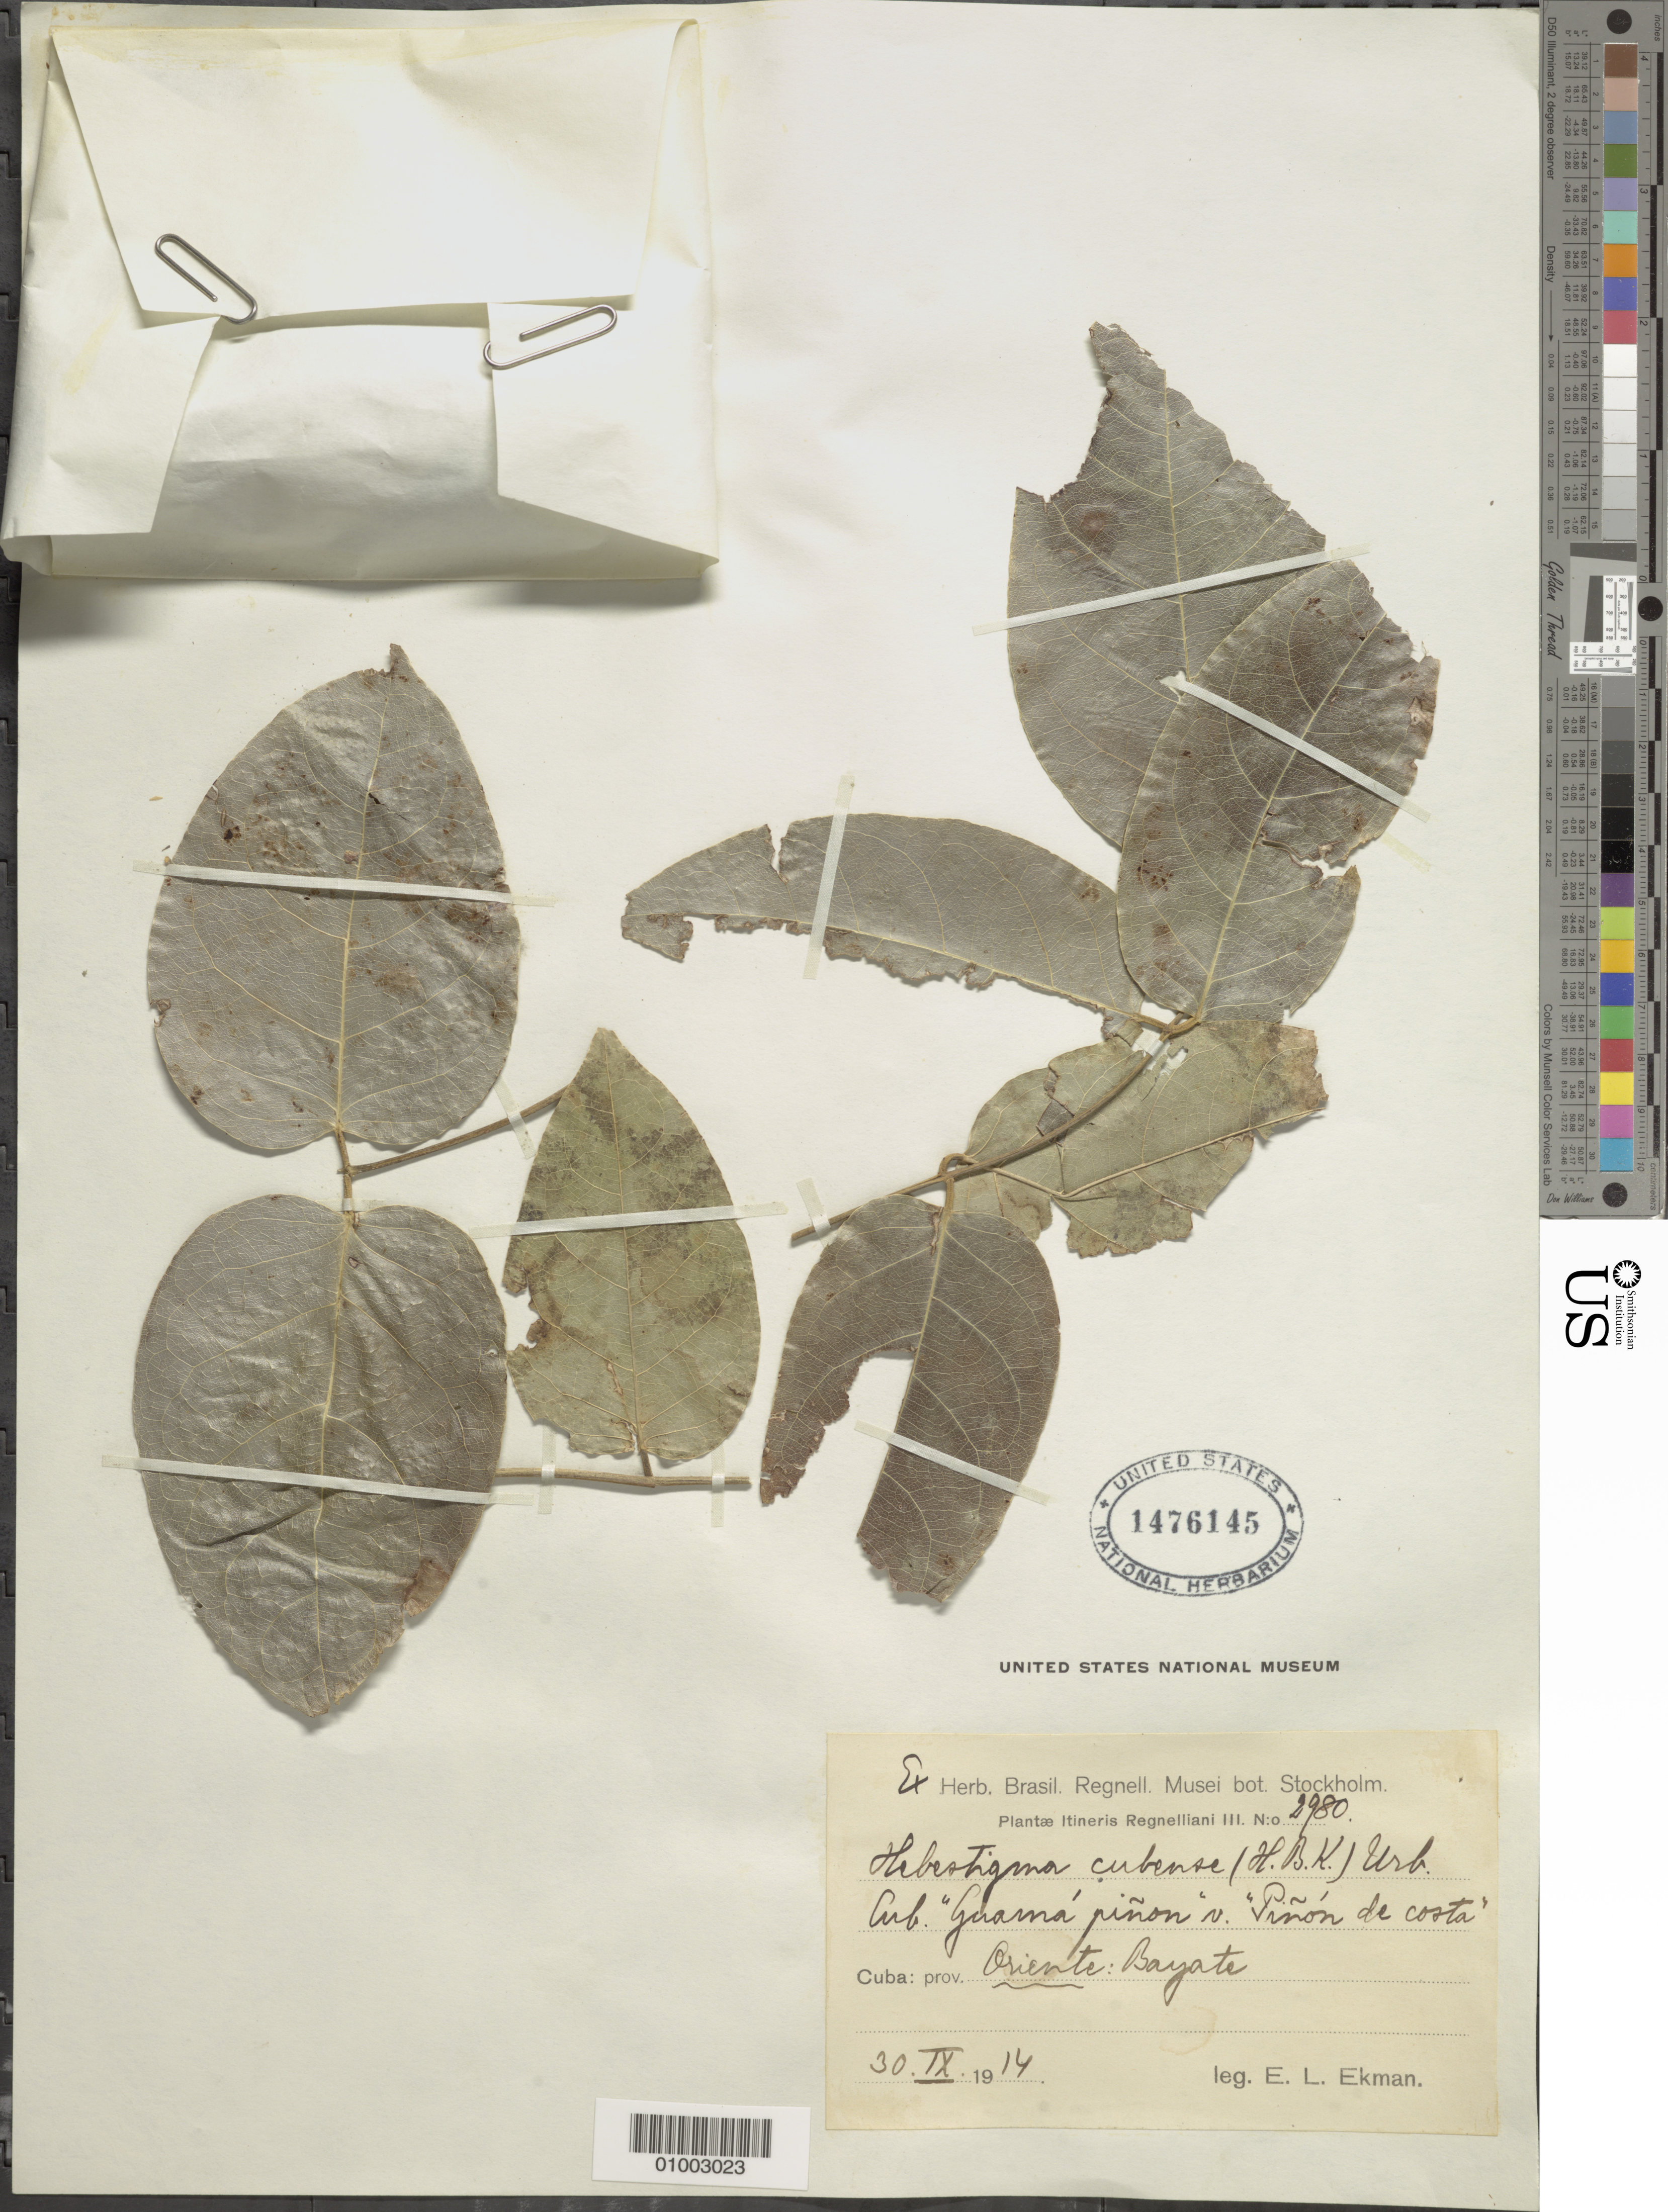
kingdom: Plantae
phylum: Tracheophyta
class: Magnoliopsida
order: Fabales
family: Fabaceae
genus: Hebestigma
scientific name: Hebestigma cubense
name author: (Kunth) Urb.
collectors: E. L. Ekman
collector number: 2980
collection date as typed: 30 Oct 1914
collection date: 1914-10-30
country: Cuba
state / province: Oriente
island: Cuba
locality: Bayate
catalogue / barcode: US 1476145